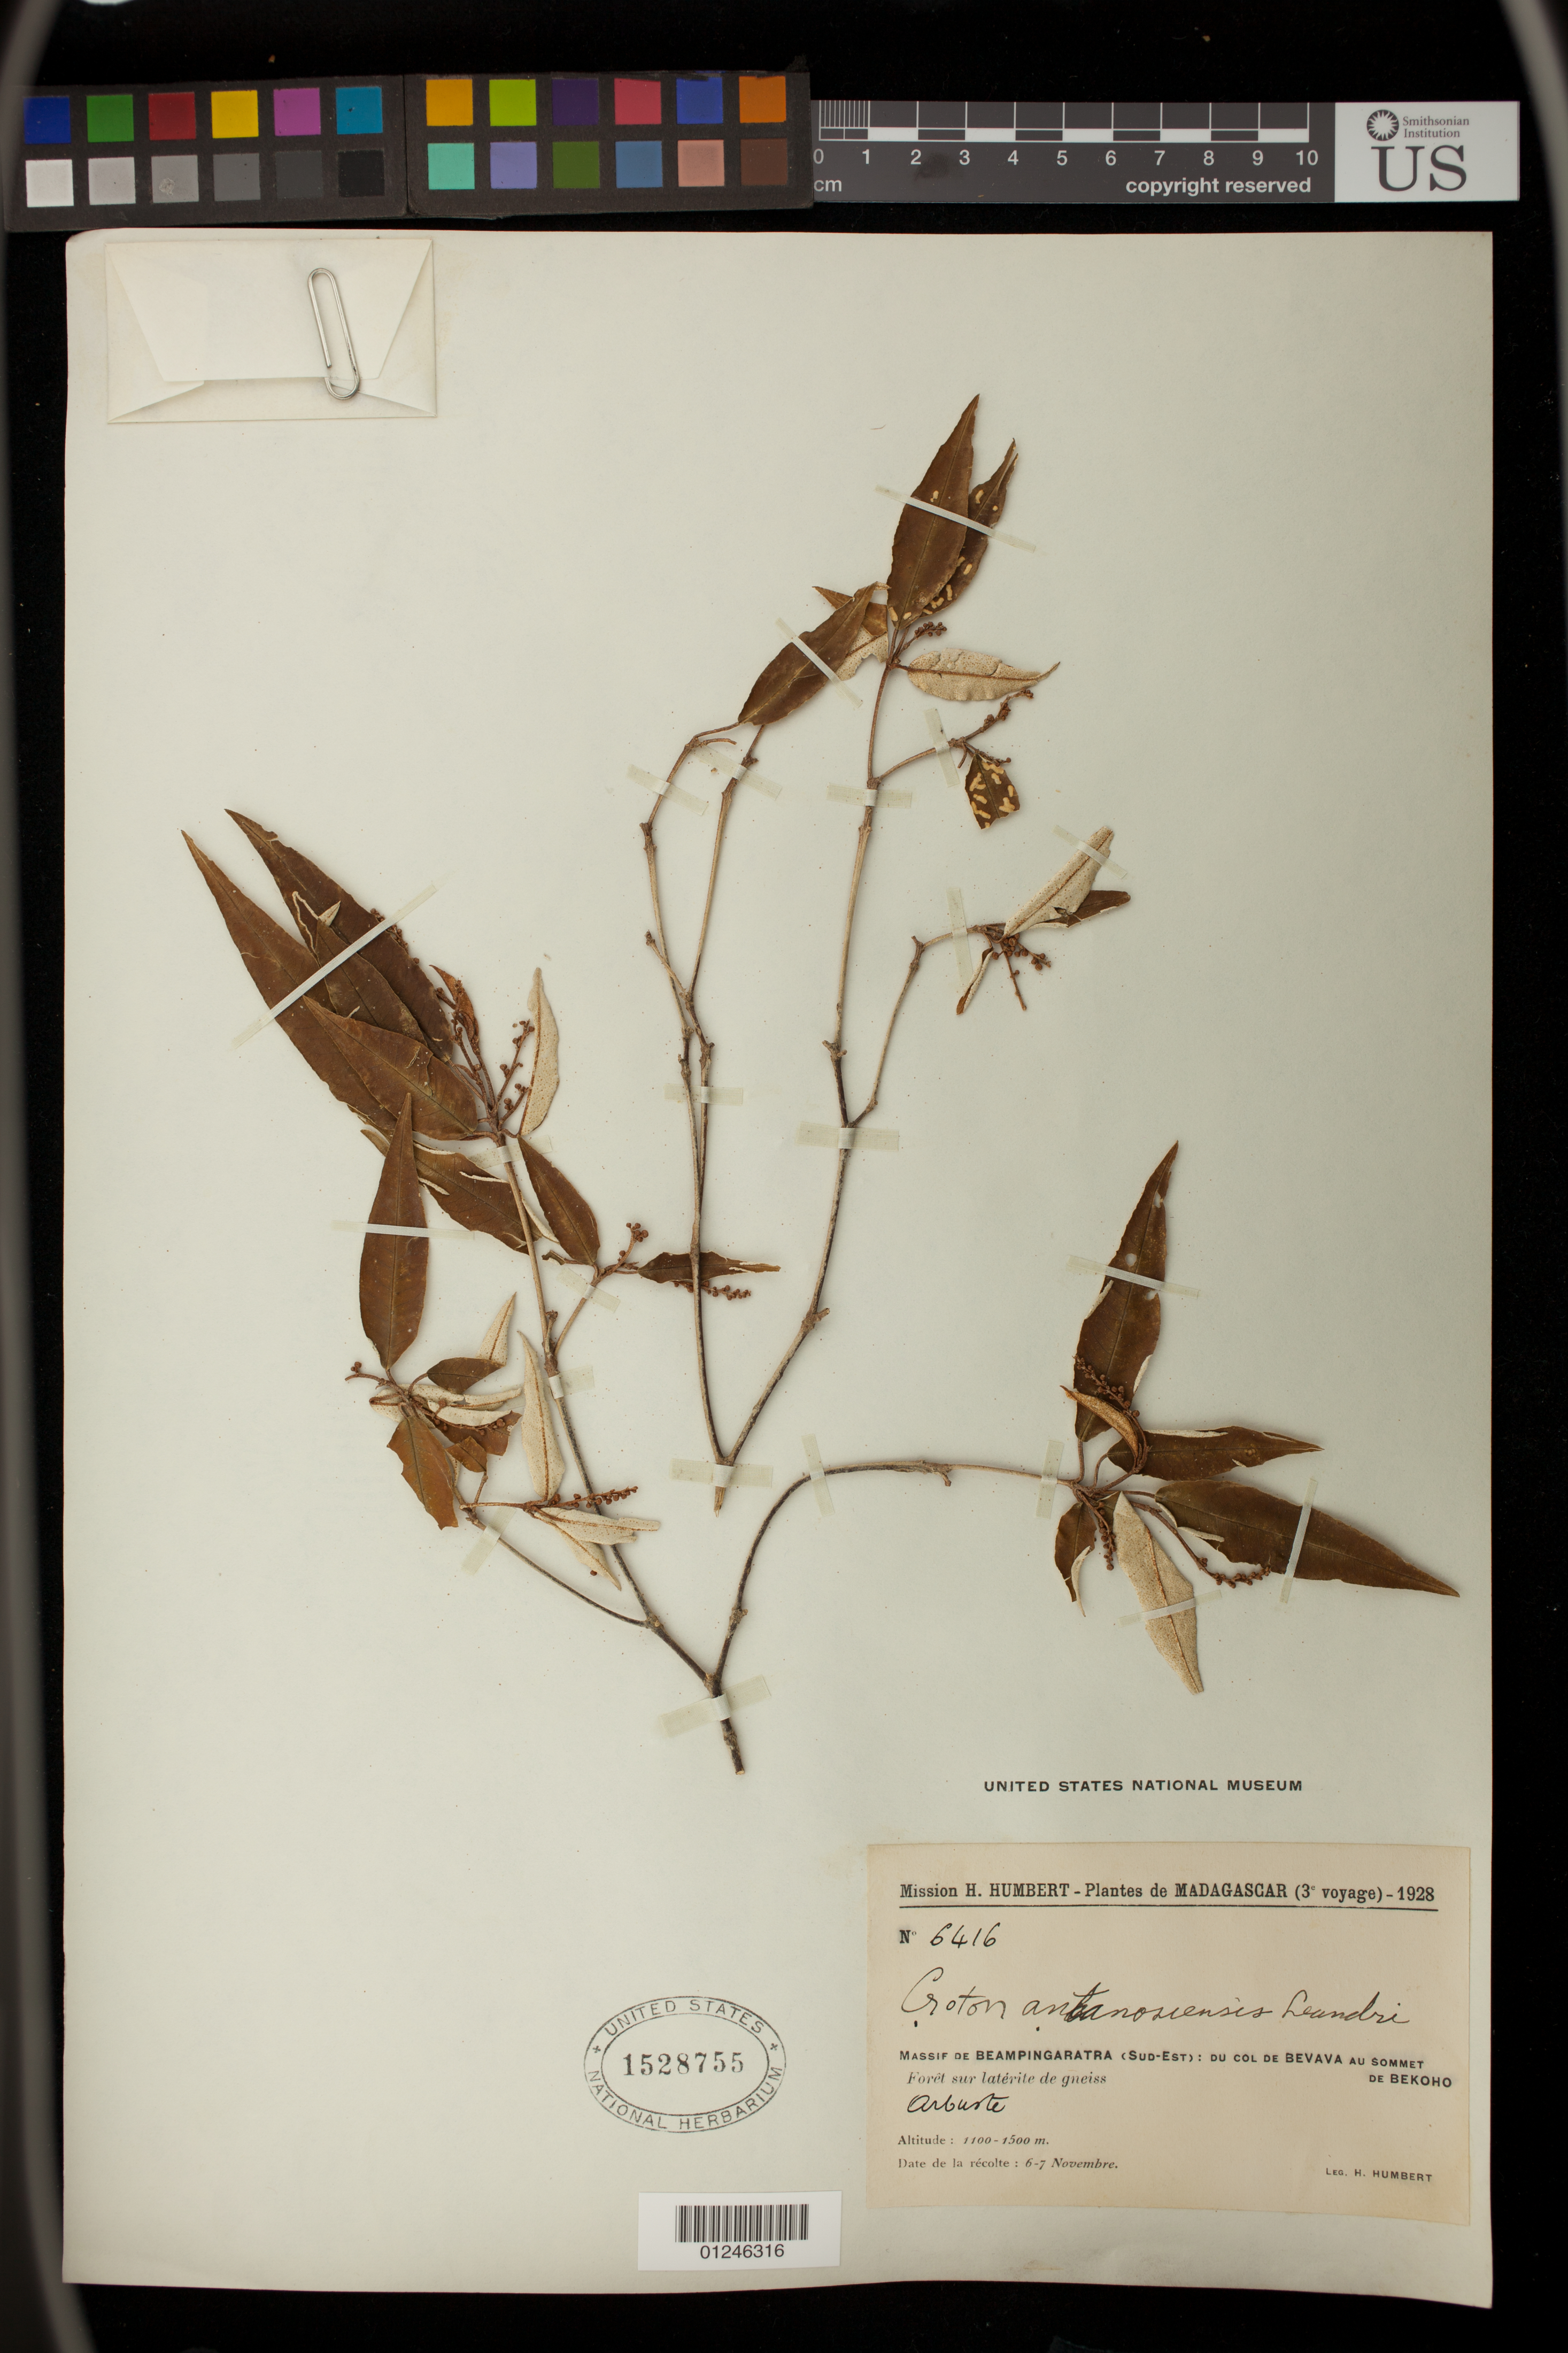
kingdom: Plantae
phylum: Tracheophyta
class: Magnoliopsida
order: Malpighiales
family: Euphorbiaceae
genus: Croton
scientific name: Croton antanosiensis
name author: Leandri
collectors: H. Humbert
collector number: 6416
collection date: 1928-11-06/1928-11-07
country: Madagascar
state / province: Atsimo-Andrefana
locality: Massif de Beampingaratra (Sud-Est): du Col de Bevava au sommet de Bekoho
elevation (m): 1100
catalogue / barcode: US 1528755